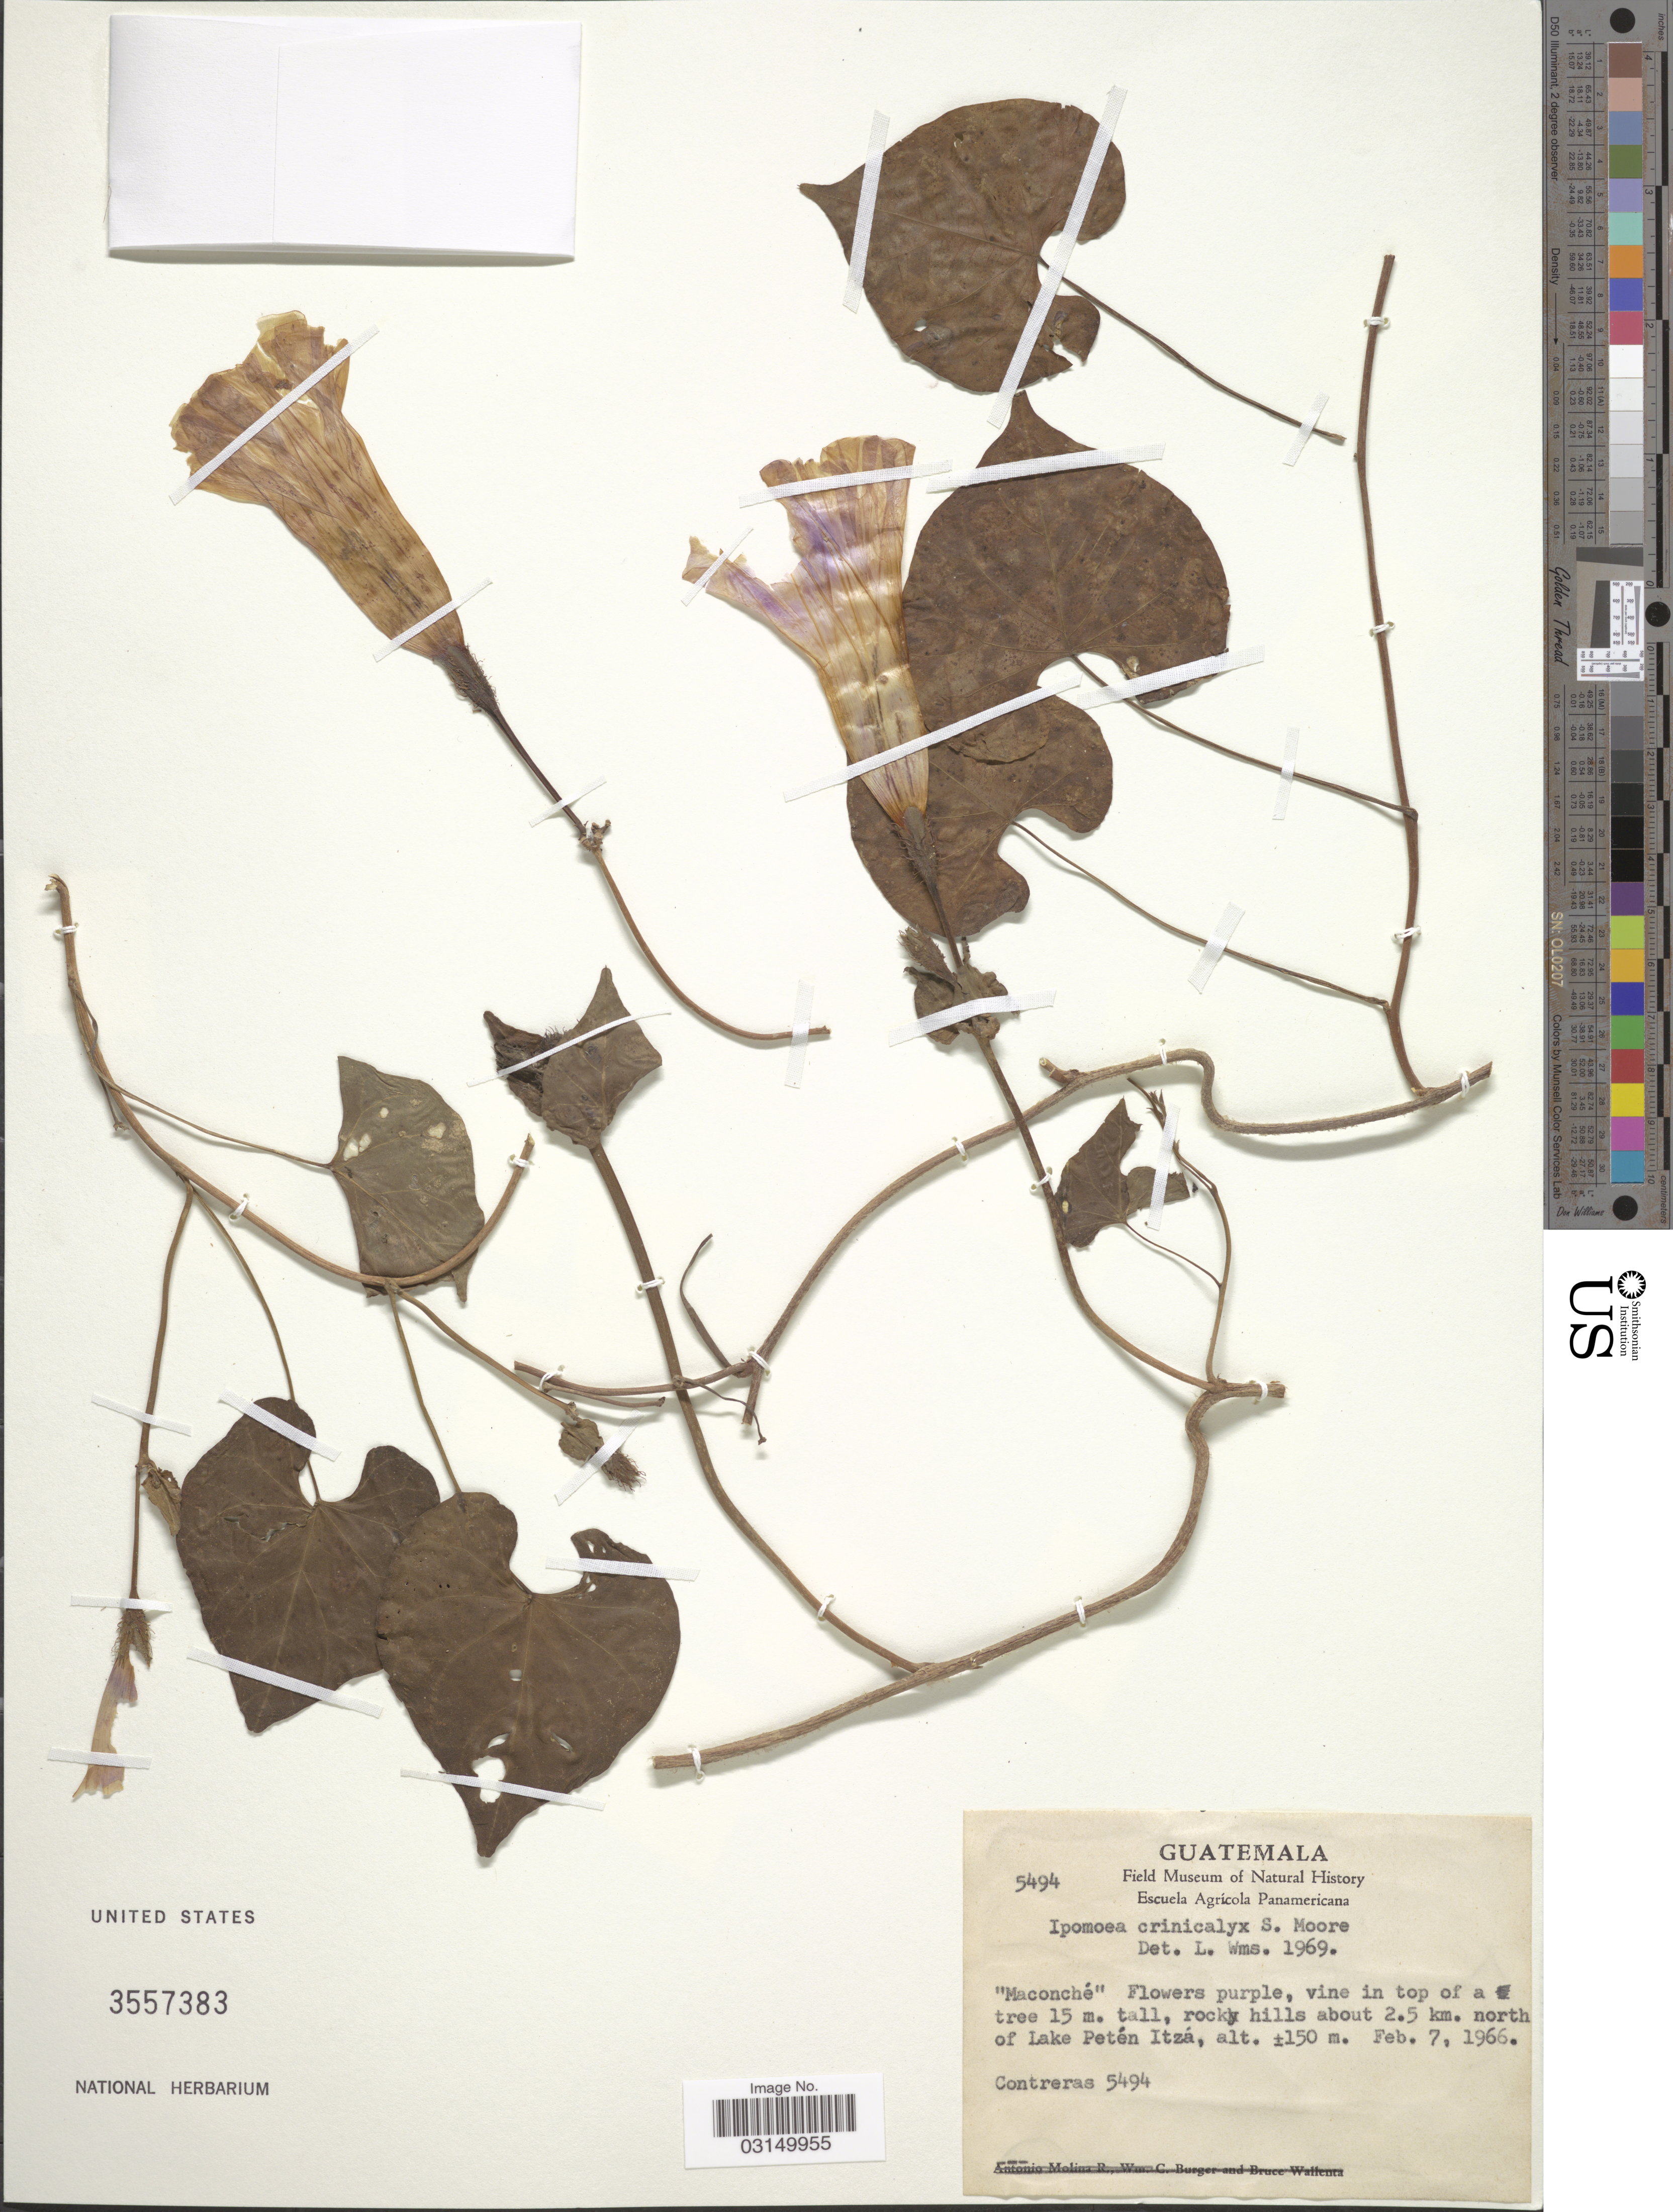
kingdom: Plantae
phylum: Tracheophyta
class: Magnoliopsida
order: Solanales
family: Convolvulaceae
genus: Ipomoea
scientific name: Ipomoea crinicalyx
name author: S. Moore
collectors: Contreras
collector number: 5494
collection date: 1966-02-07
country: Guatemala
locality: Rocky hills about 2.5 km. north of Lake Petén Itzá.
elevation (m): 150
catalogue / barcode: US 3557383